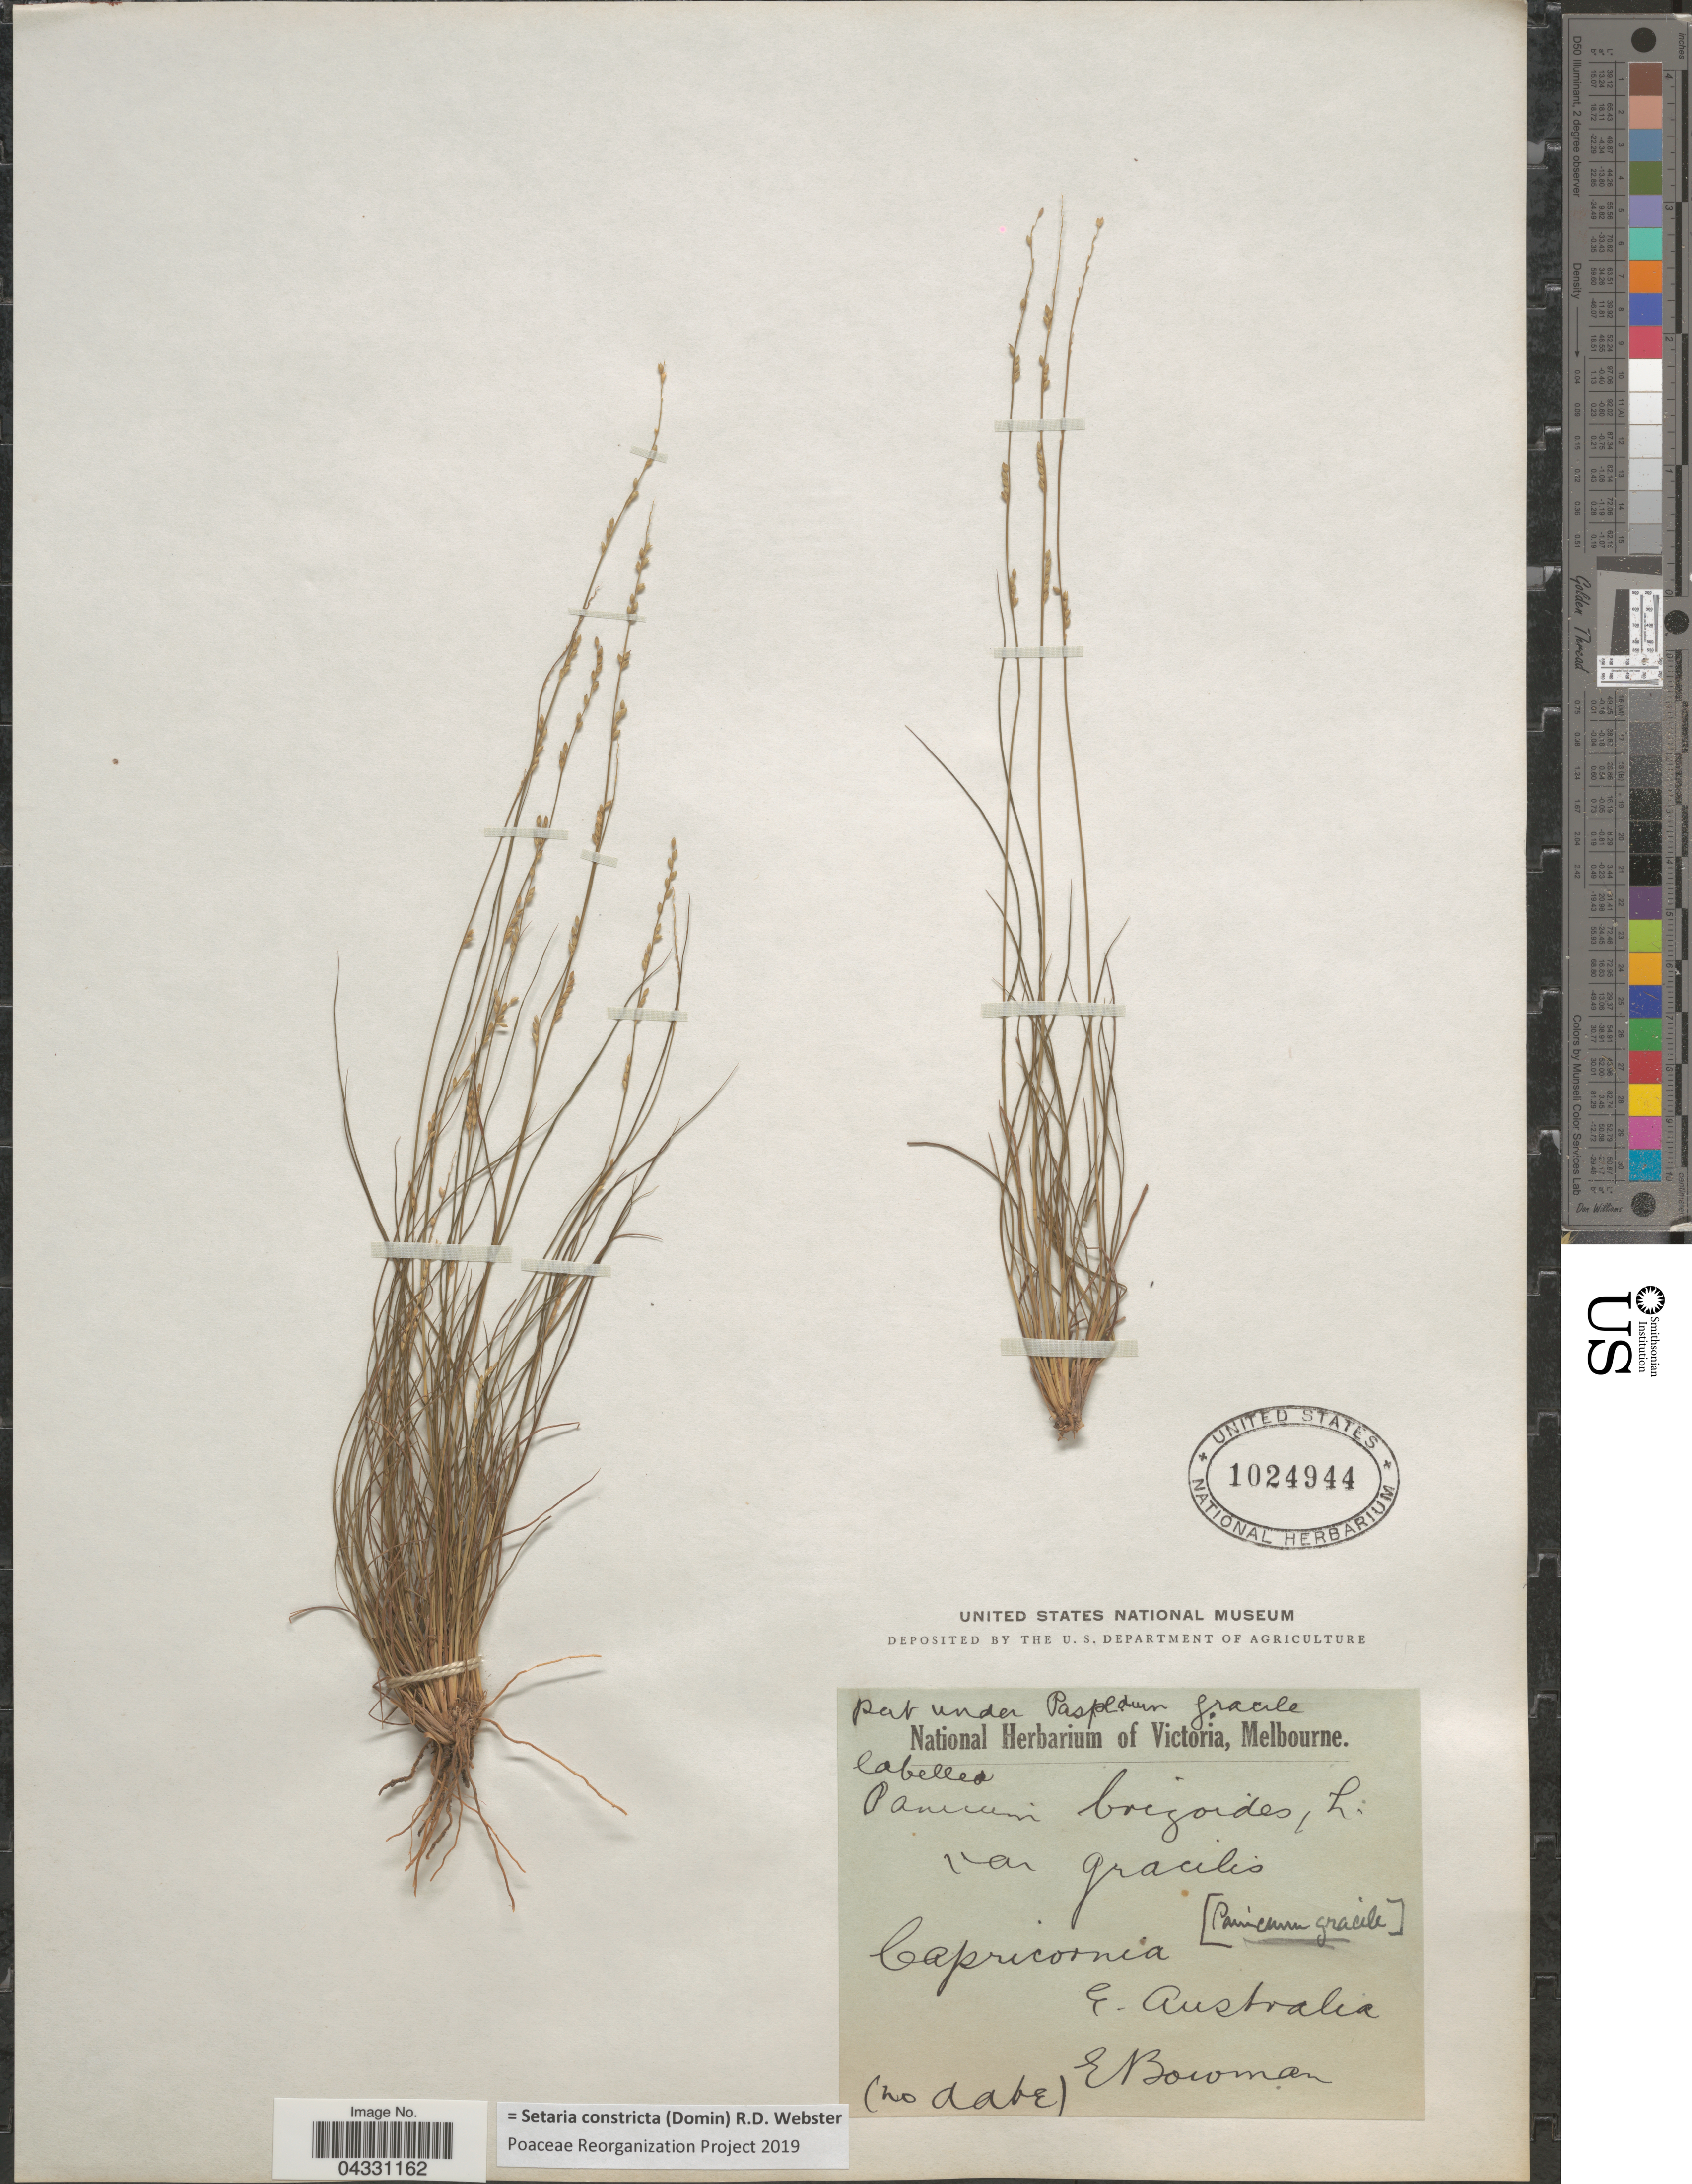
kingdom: Plantae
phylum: Tracheophyta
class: Liliopsida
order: Poales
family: Poaceae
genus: Setaria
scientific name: Setaria constricta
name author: (Domin) R.D. Webster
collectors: E. Bowman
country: Australia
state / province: Queensland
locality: Capricornia. E. Australia.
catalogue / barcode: US 1024944